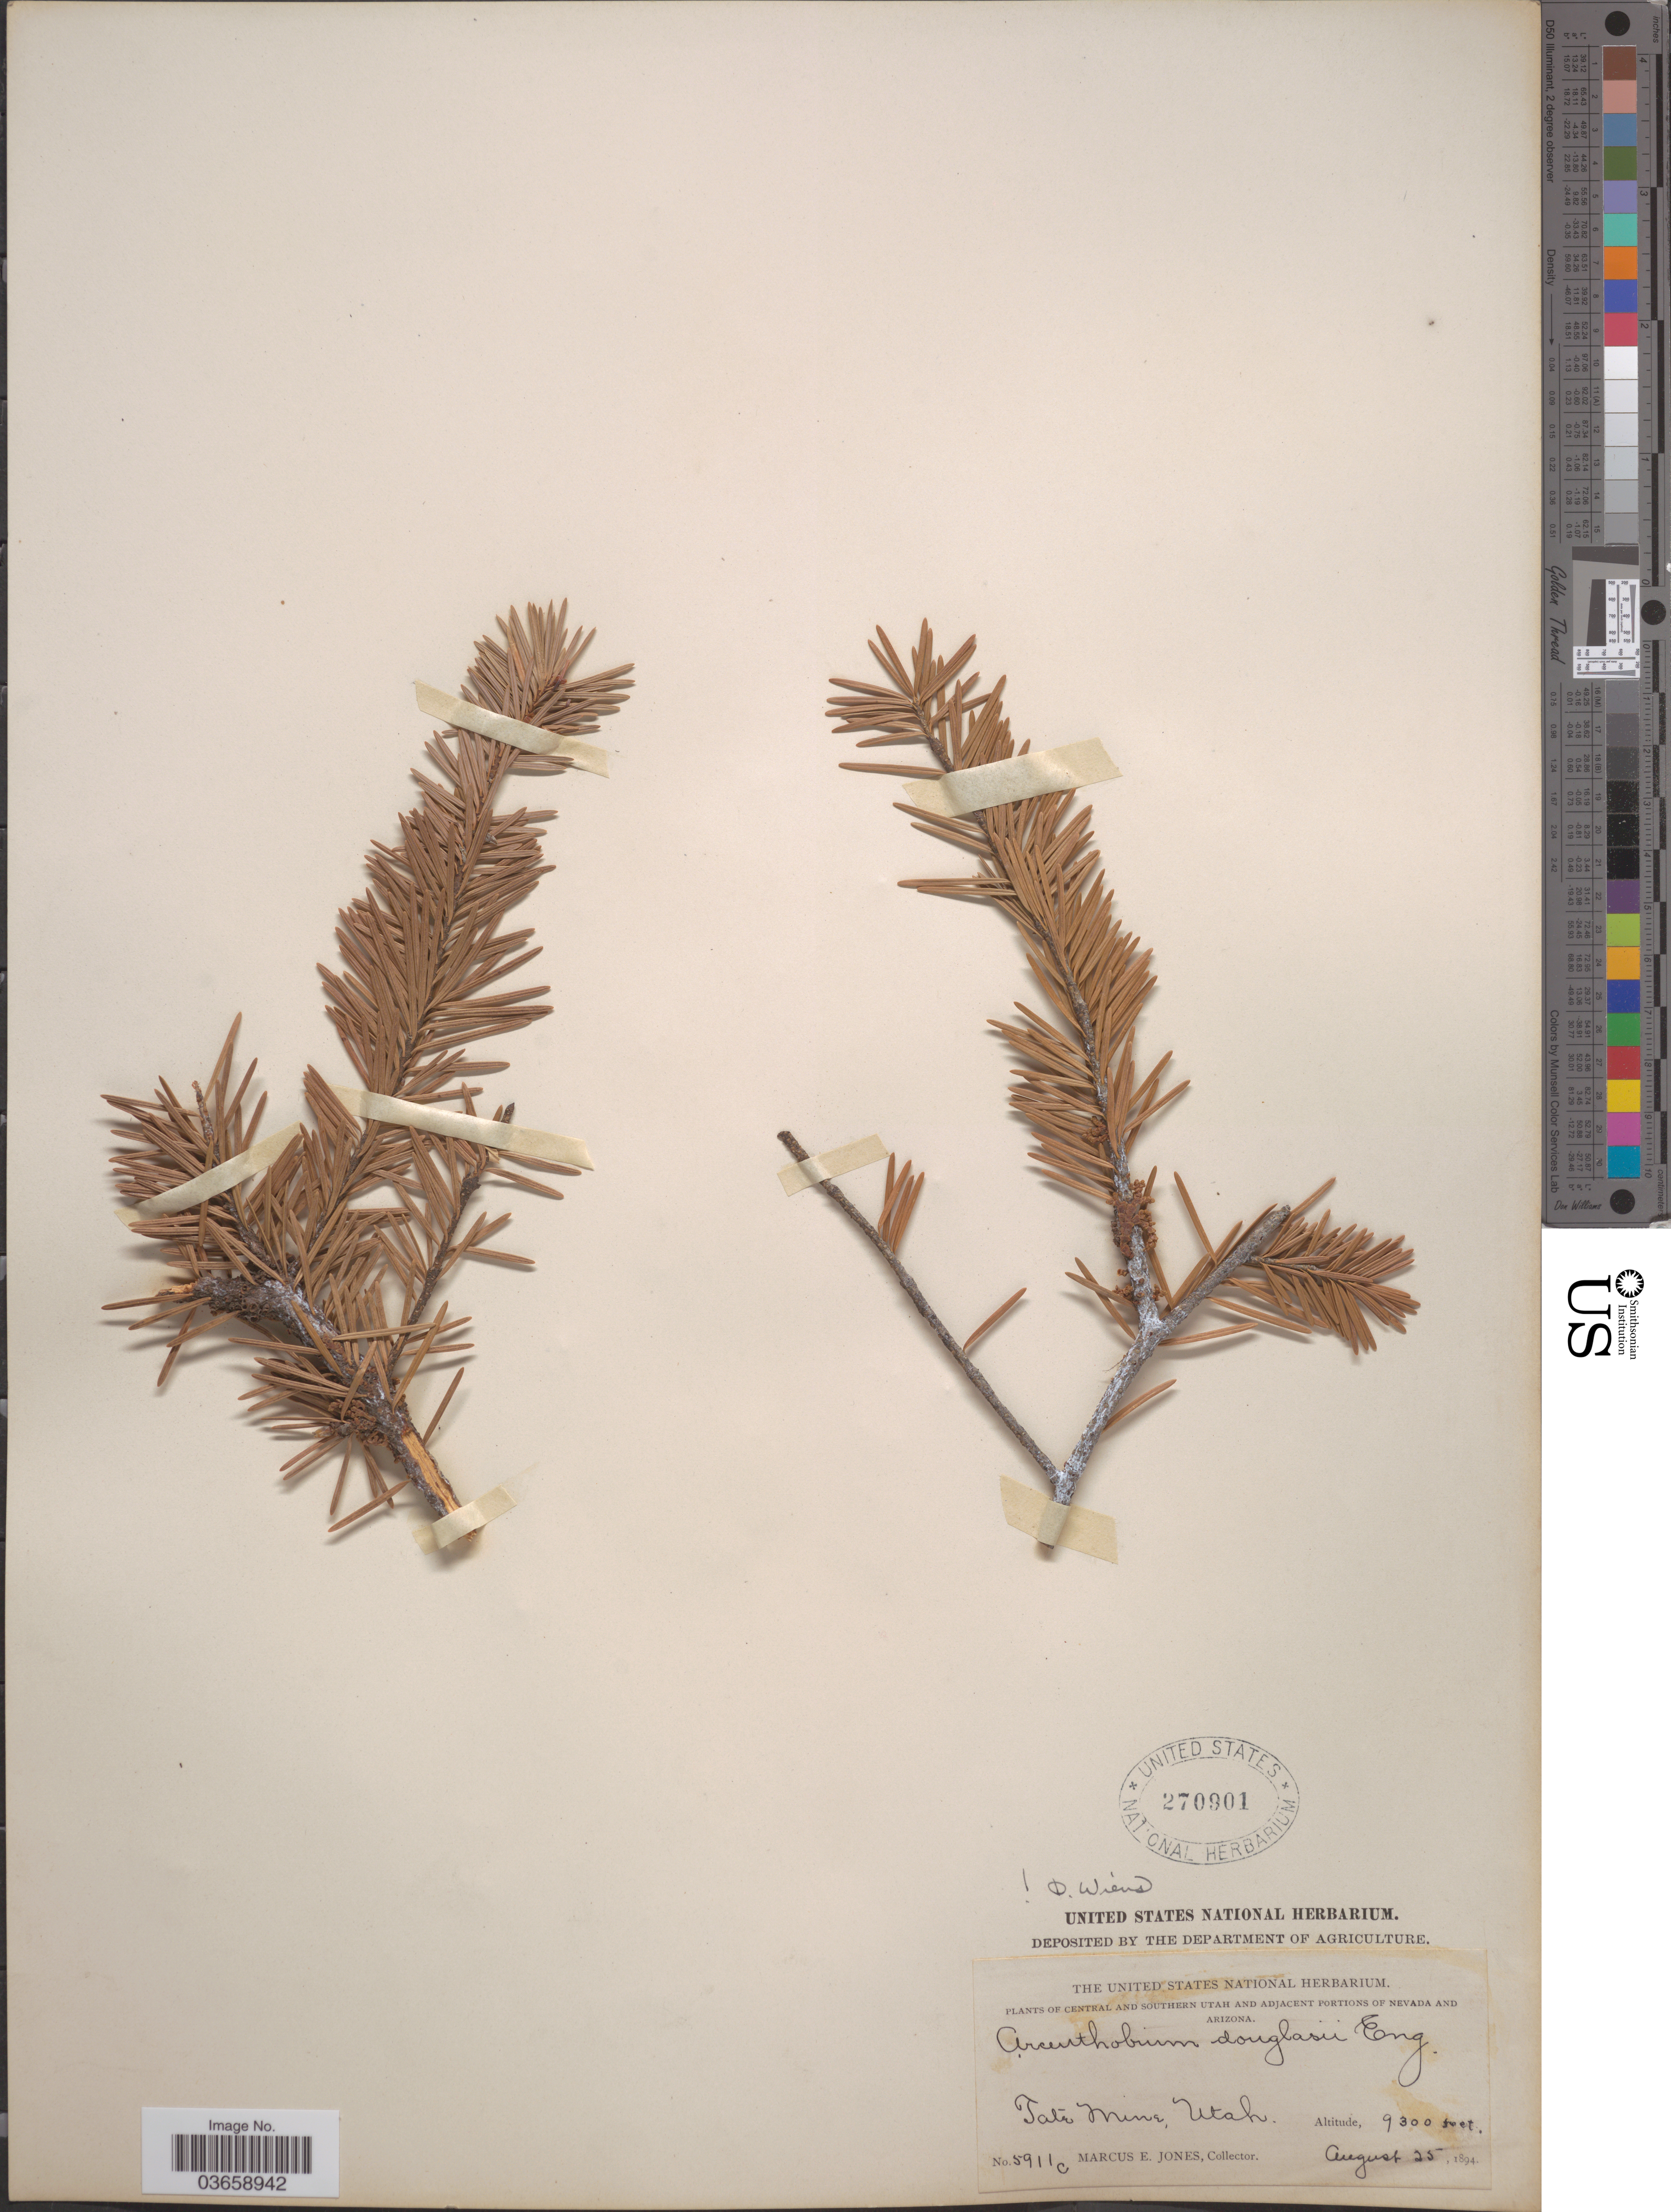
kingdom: Plantae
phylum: Tracheophyta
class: Magnoliopsida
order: Santalales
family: Viscaceae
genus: Arceuthobium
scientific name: Arceuthobium douglasii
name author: Engelm. in G.M. Wheeler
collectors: M. E. Jones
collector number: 5911c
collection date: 1894-08-25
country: United States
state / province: Utah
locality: Central and southern Utah. Tate Mine.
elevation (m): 2835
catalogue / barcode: US 270901